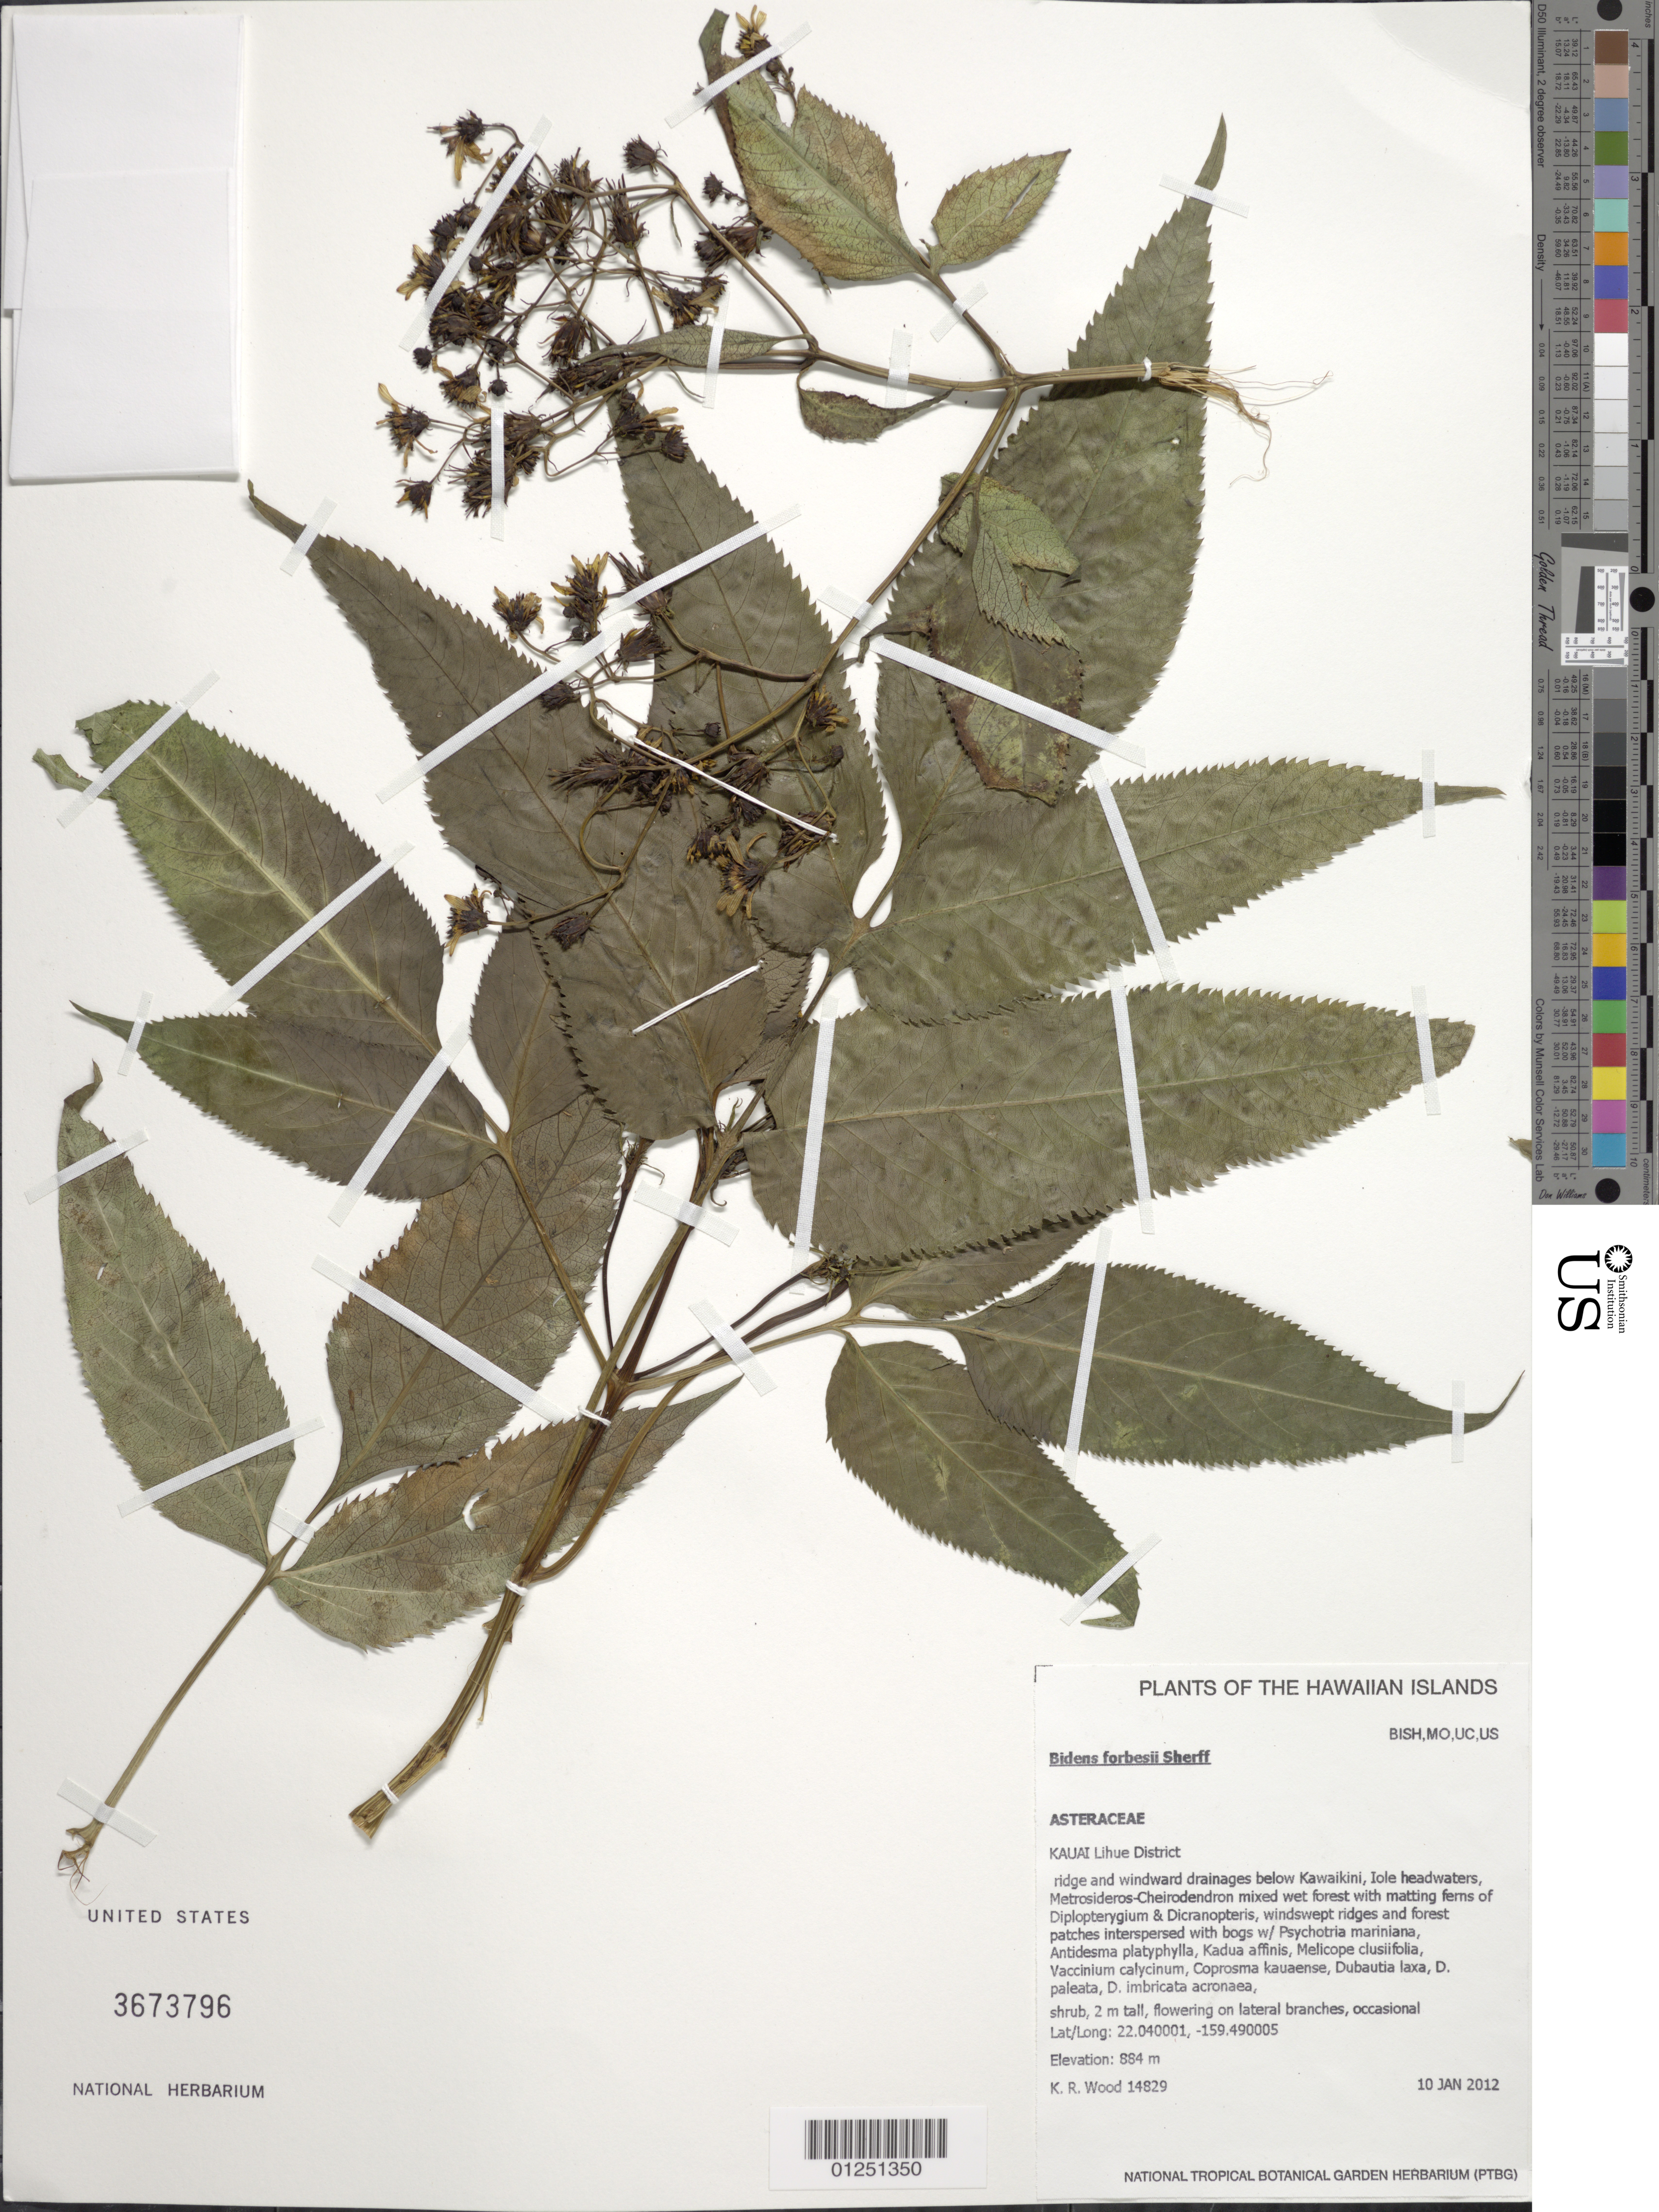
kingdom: Plantae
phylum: Tracheophyta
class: Magnoliopsida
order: Asterales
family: Asteraceae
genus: Bidens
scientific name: Bidens forbesii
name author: Sherff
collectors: K. R. Wood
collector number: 14829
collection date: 2012-01-10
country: United States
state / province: Hawaii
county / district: Kauai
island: Kaua'i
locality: Lihue District, ridge and windward drainages below Kawaikini, Iole headwaters.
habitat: Mixed wet forest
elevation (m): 884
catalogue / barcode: US 3673796